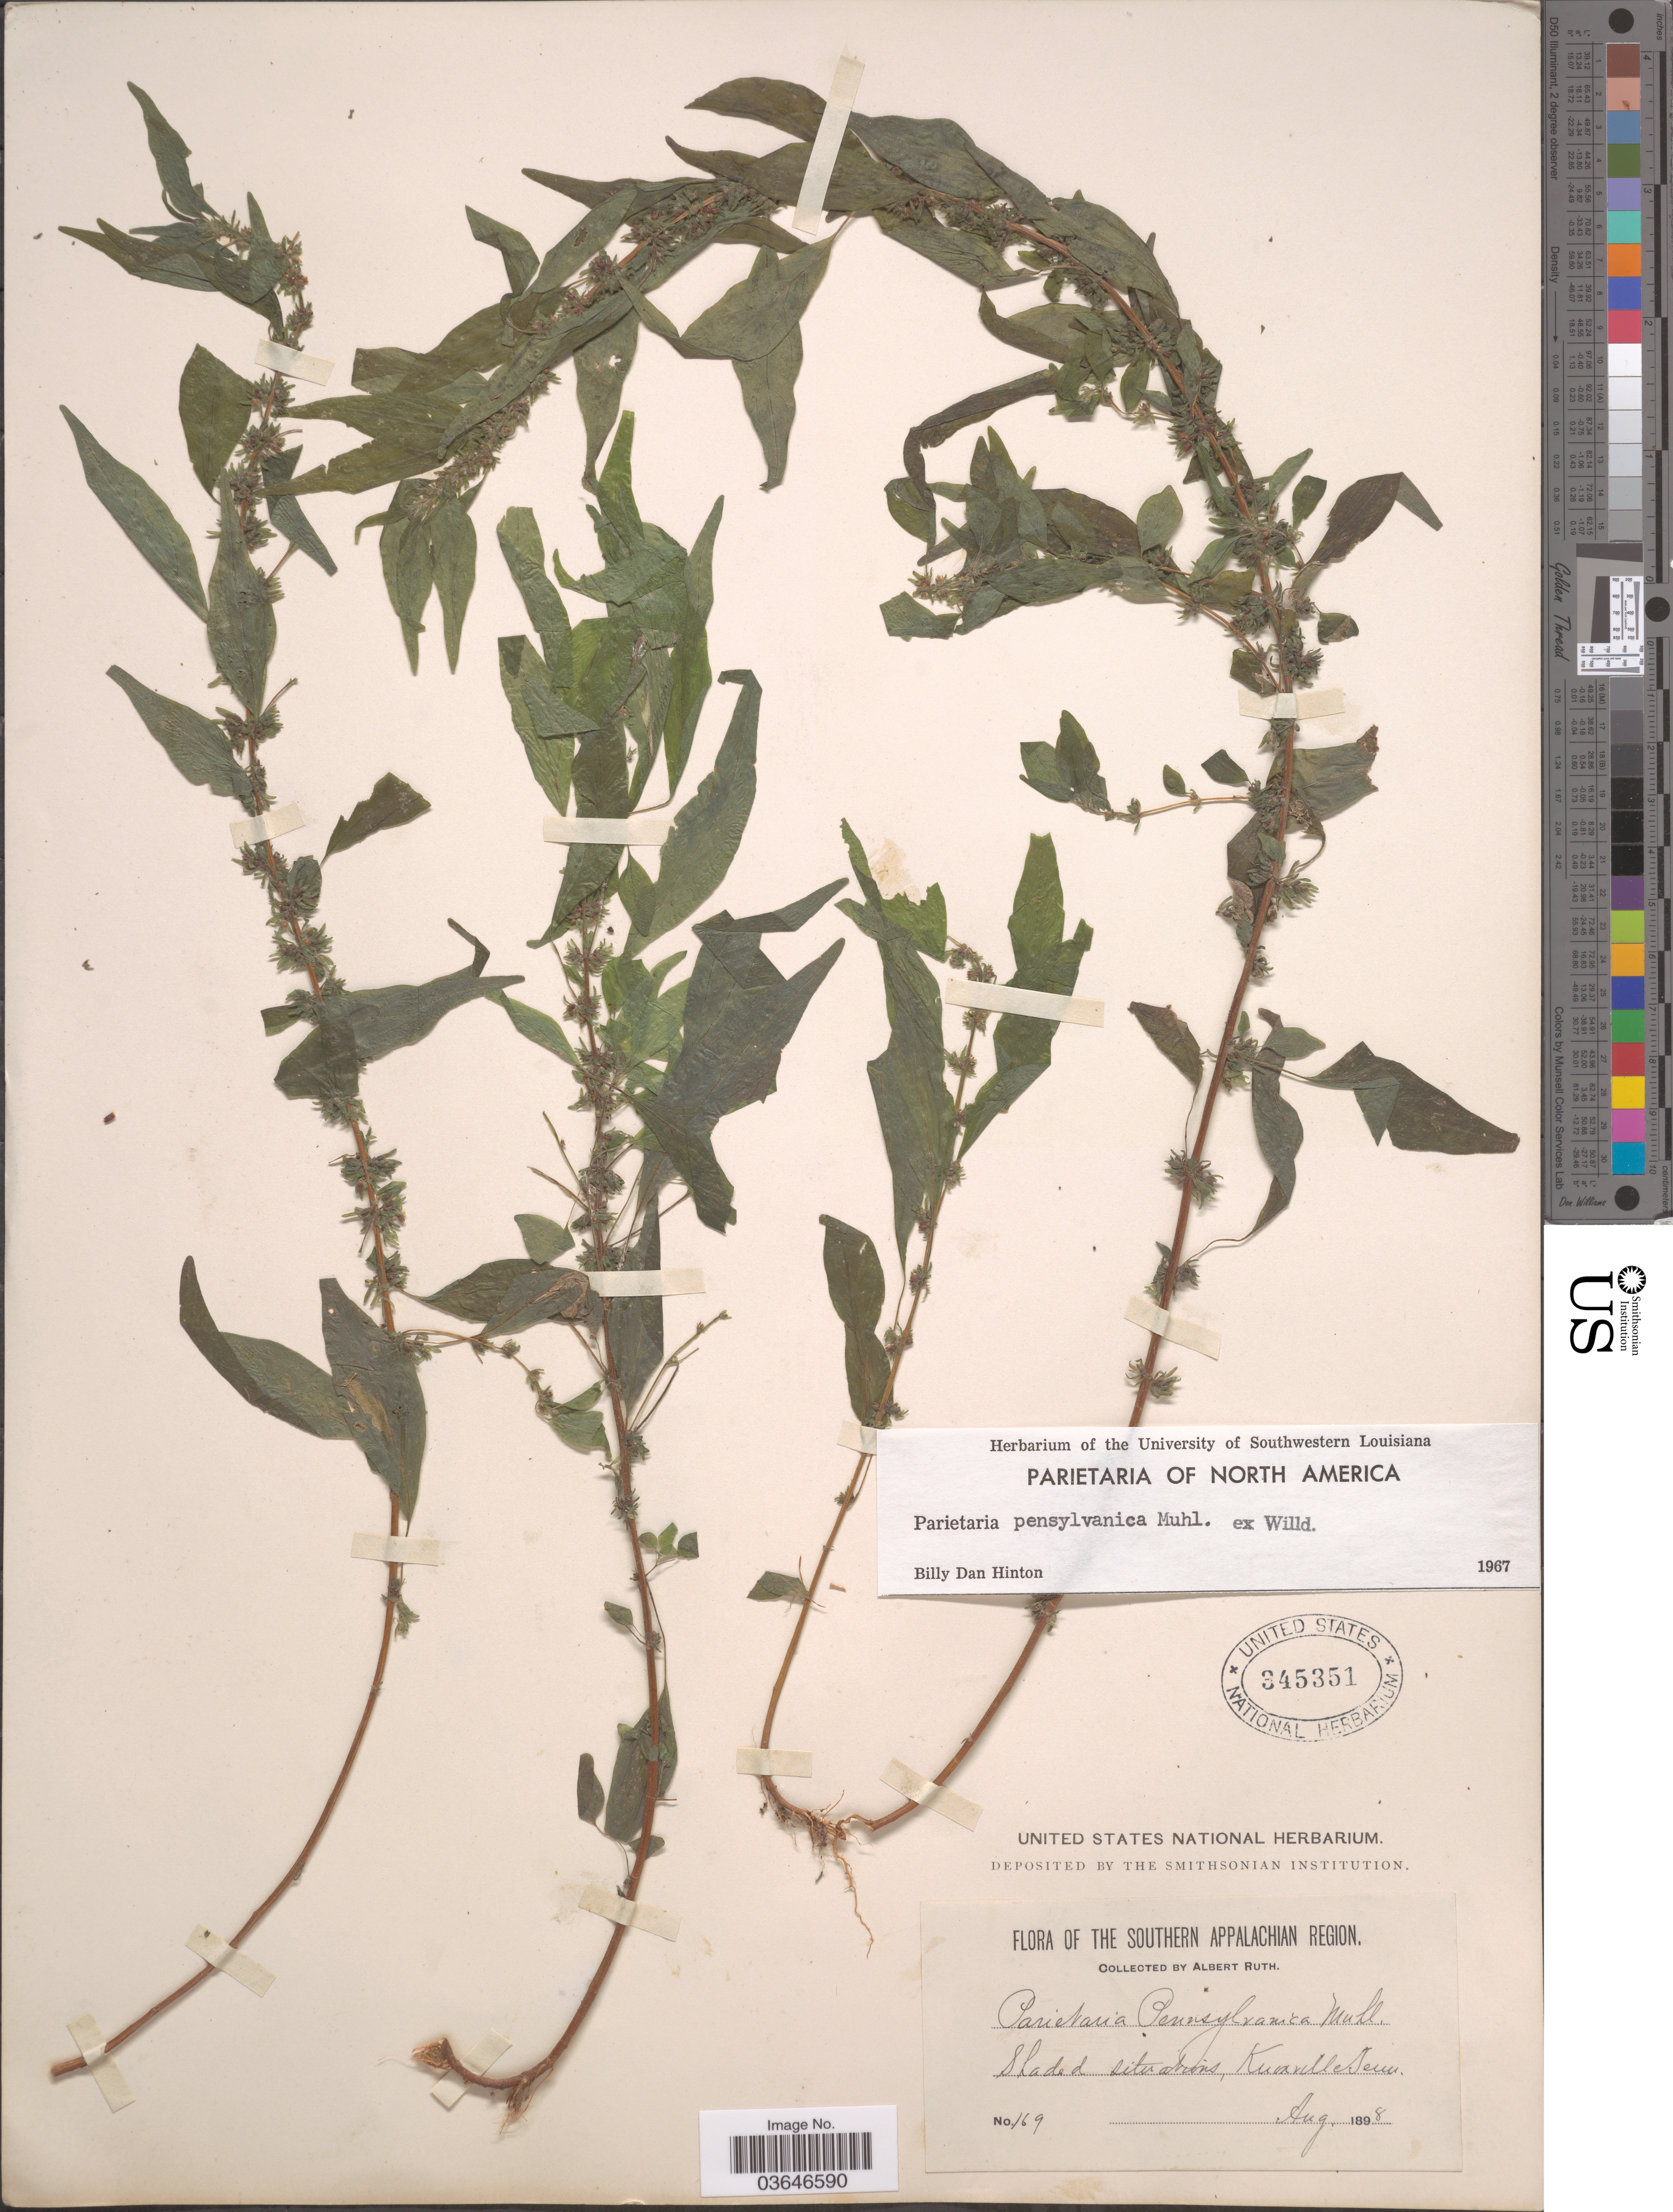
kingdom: Plantae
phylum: Tracheophyta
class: Magnoliopsida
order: Rosales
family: Urticaceae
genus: Parietaria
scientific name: Parietaria pensylvanica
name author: Muhl. ex Willd.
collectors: A. Ruth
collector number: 169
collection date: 1898-08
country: United States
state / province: Tennessee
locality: Southern Appalachian Region. Shaded situations, Knoxville.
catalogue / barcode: US 345351